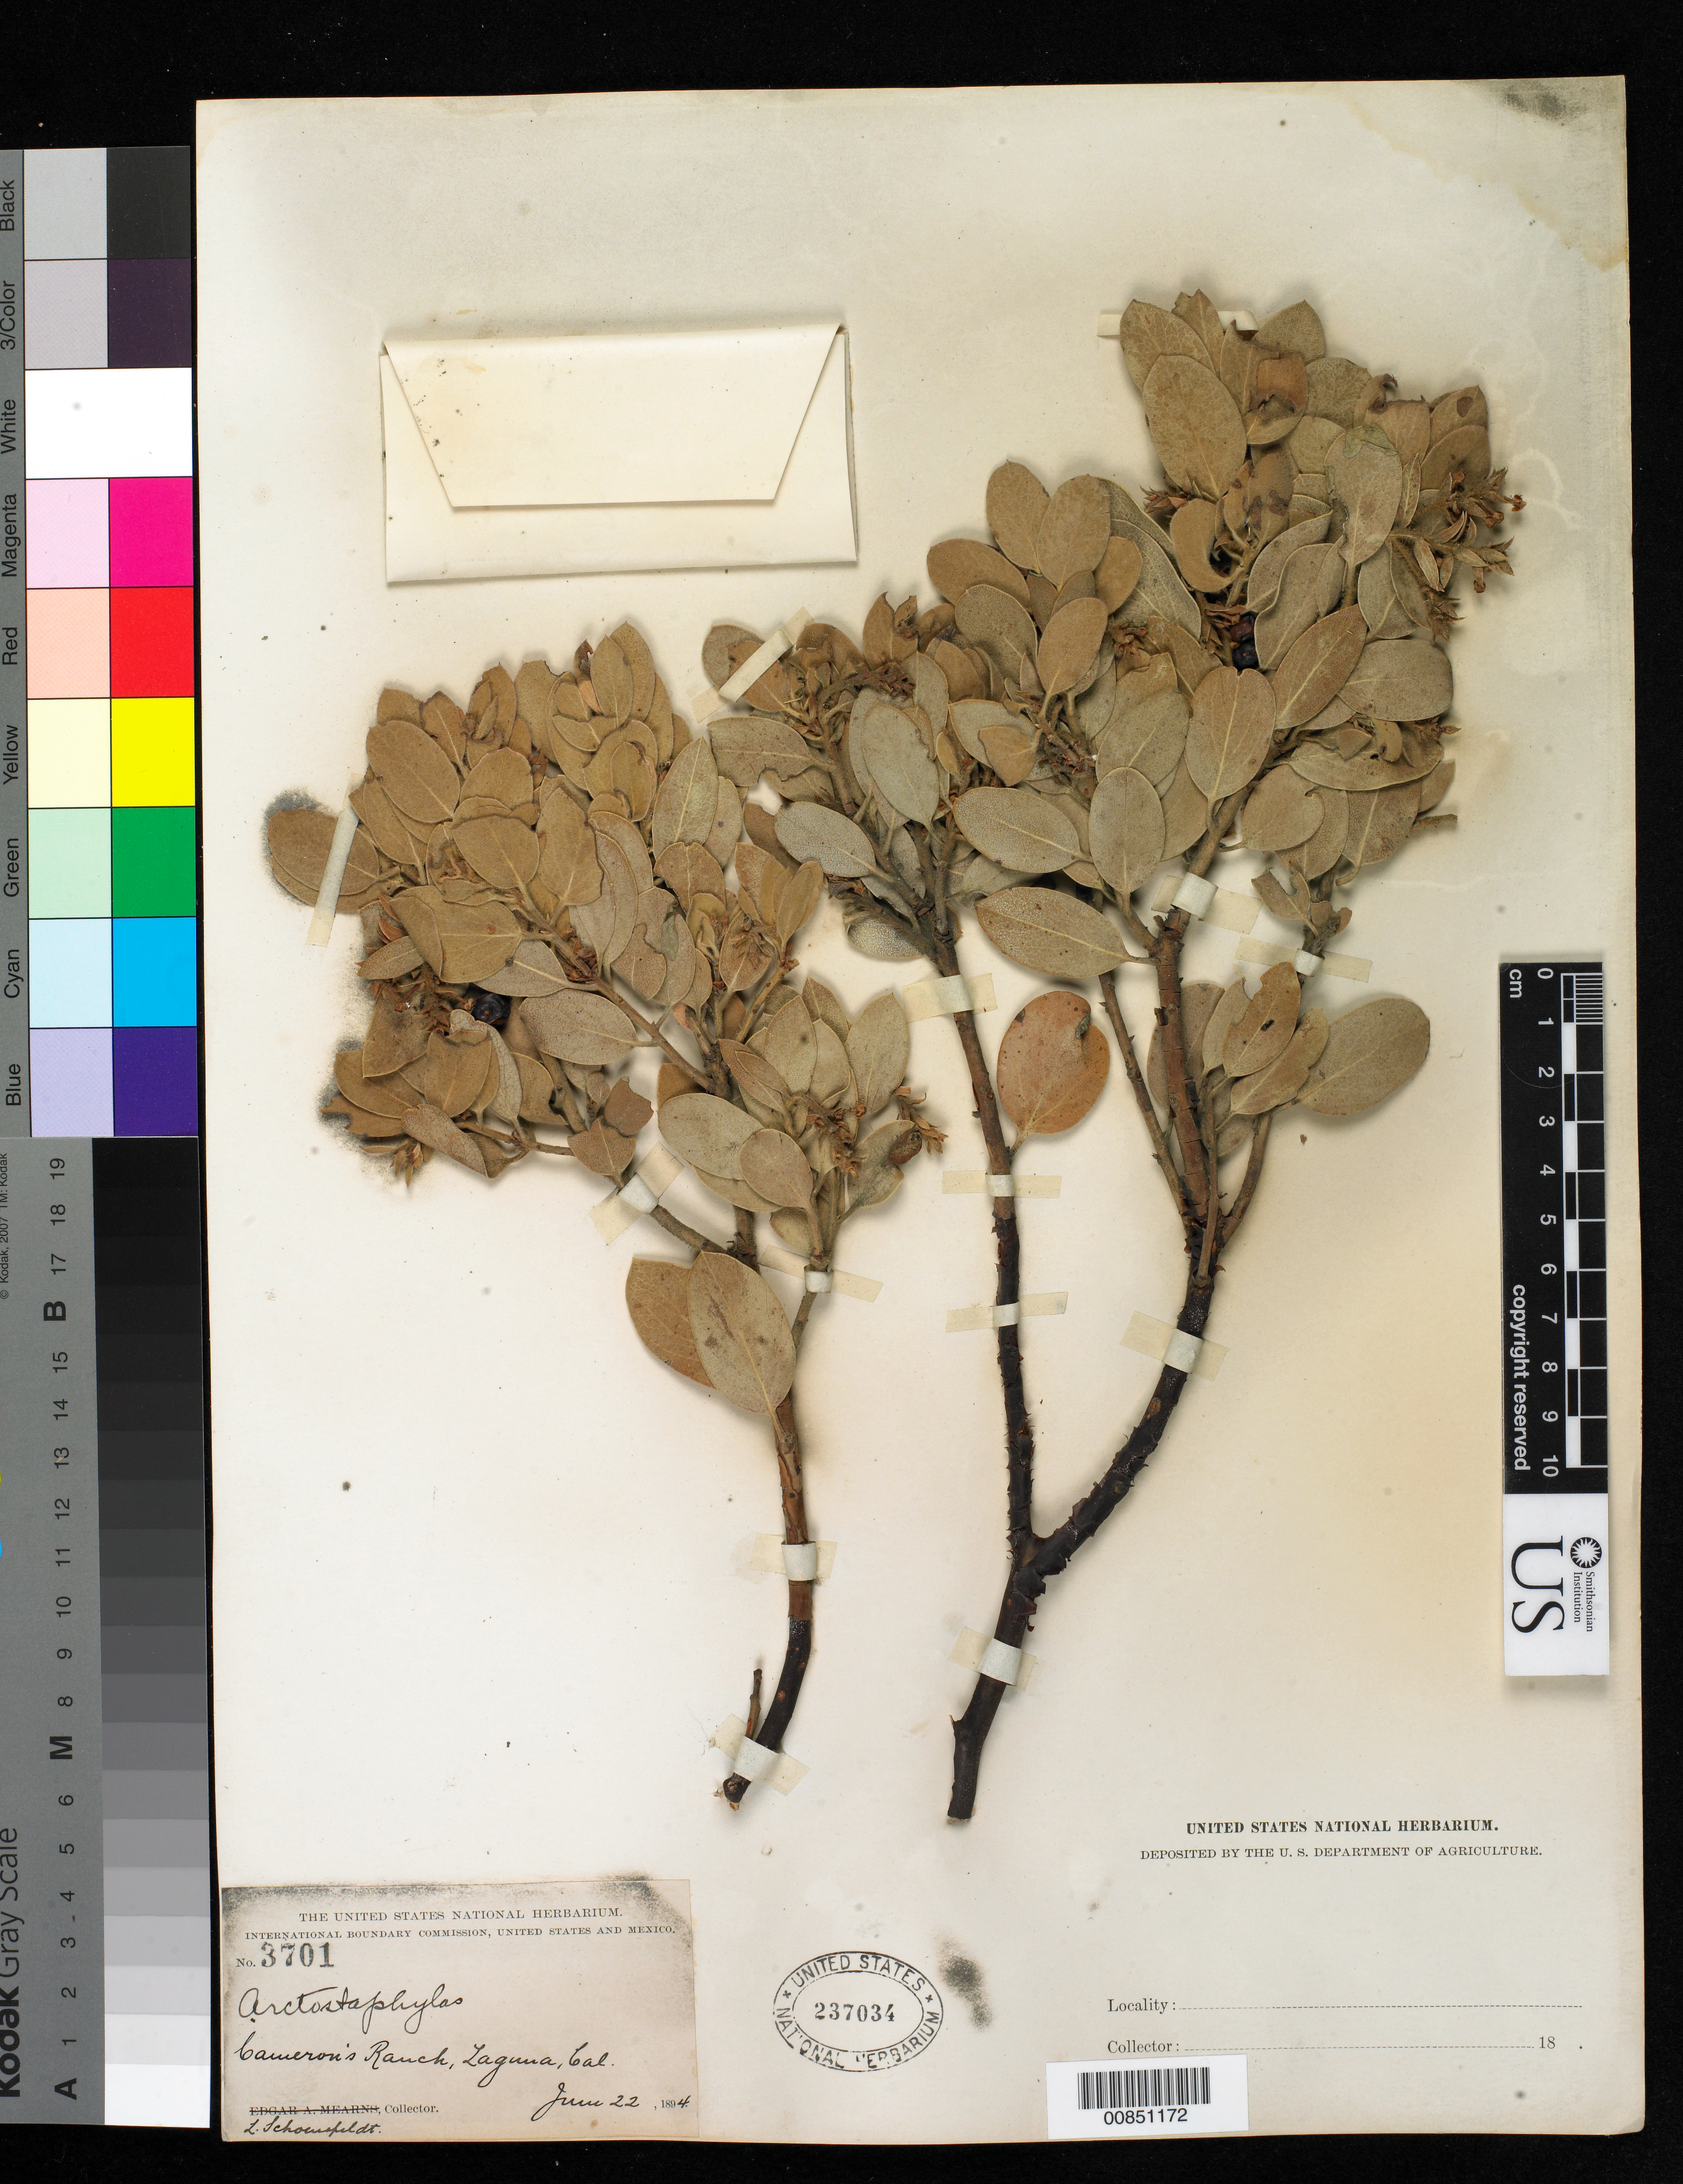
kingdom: Plantae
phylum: Tracheophyta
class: Magnoliopsida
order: Ericales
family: Ericaceae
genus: Arctostaphylos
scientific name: Arctostaphylos cratericola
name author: (Donn. Sm.) Donn. Sm.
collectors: L. Schoenfeldt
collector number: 3701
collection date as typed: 22 Jun 1894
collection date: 1894-06-22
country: United States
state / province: California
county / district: Orange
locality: Cameron's Ranch, Laguna, California.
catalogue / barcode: US 237034